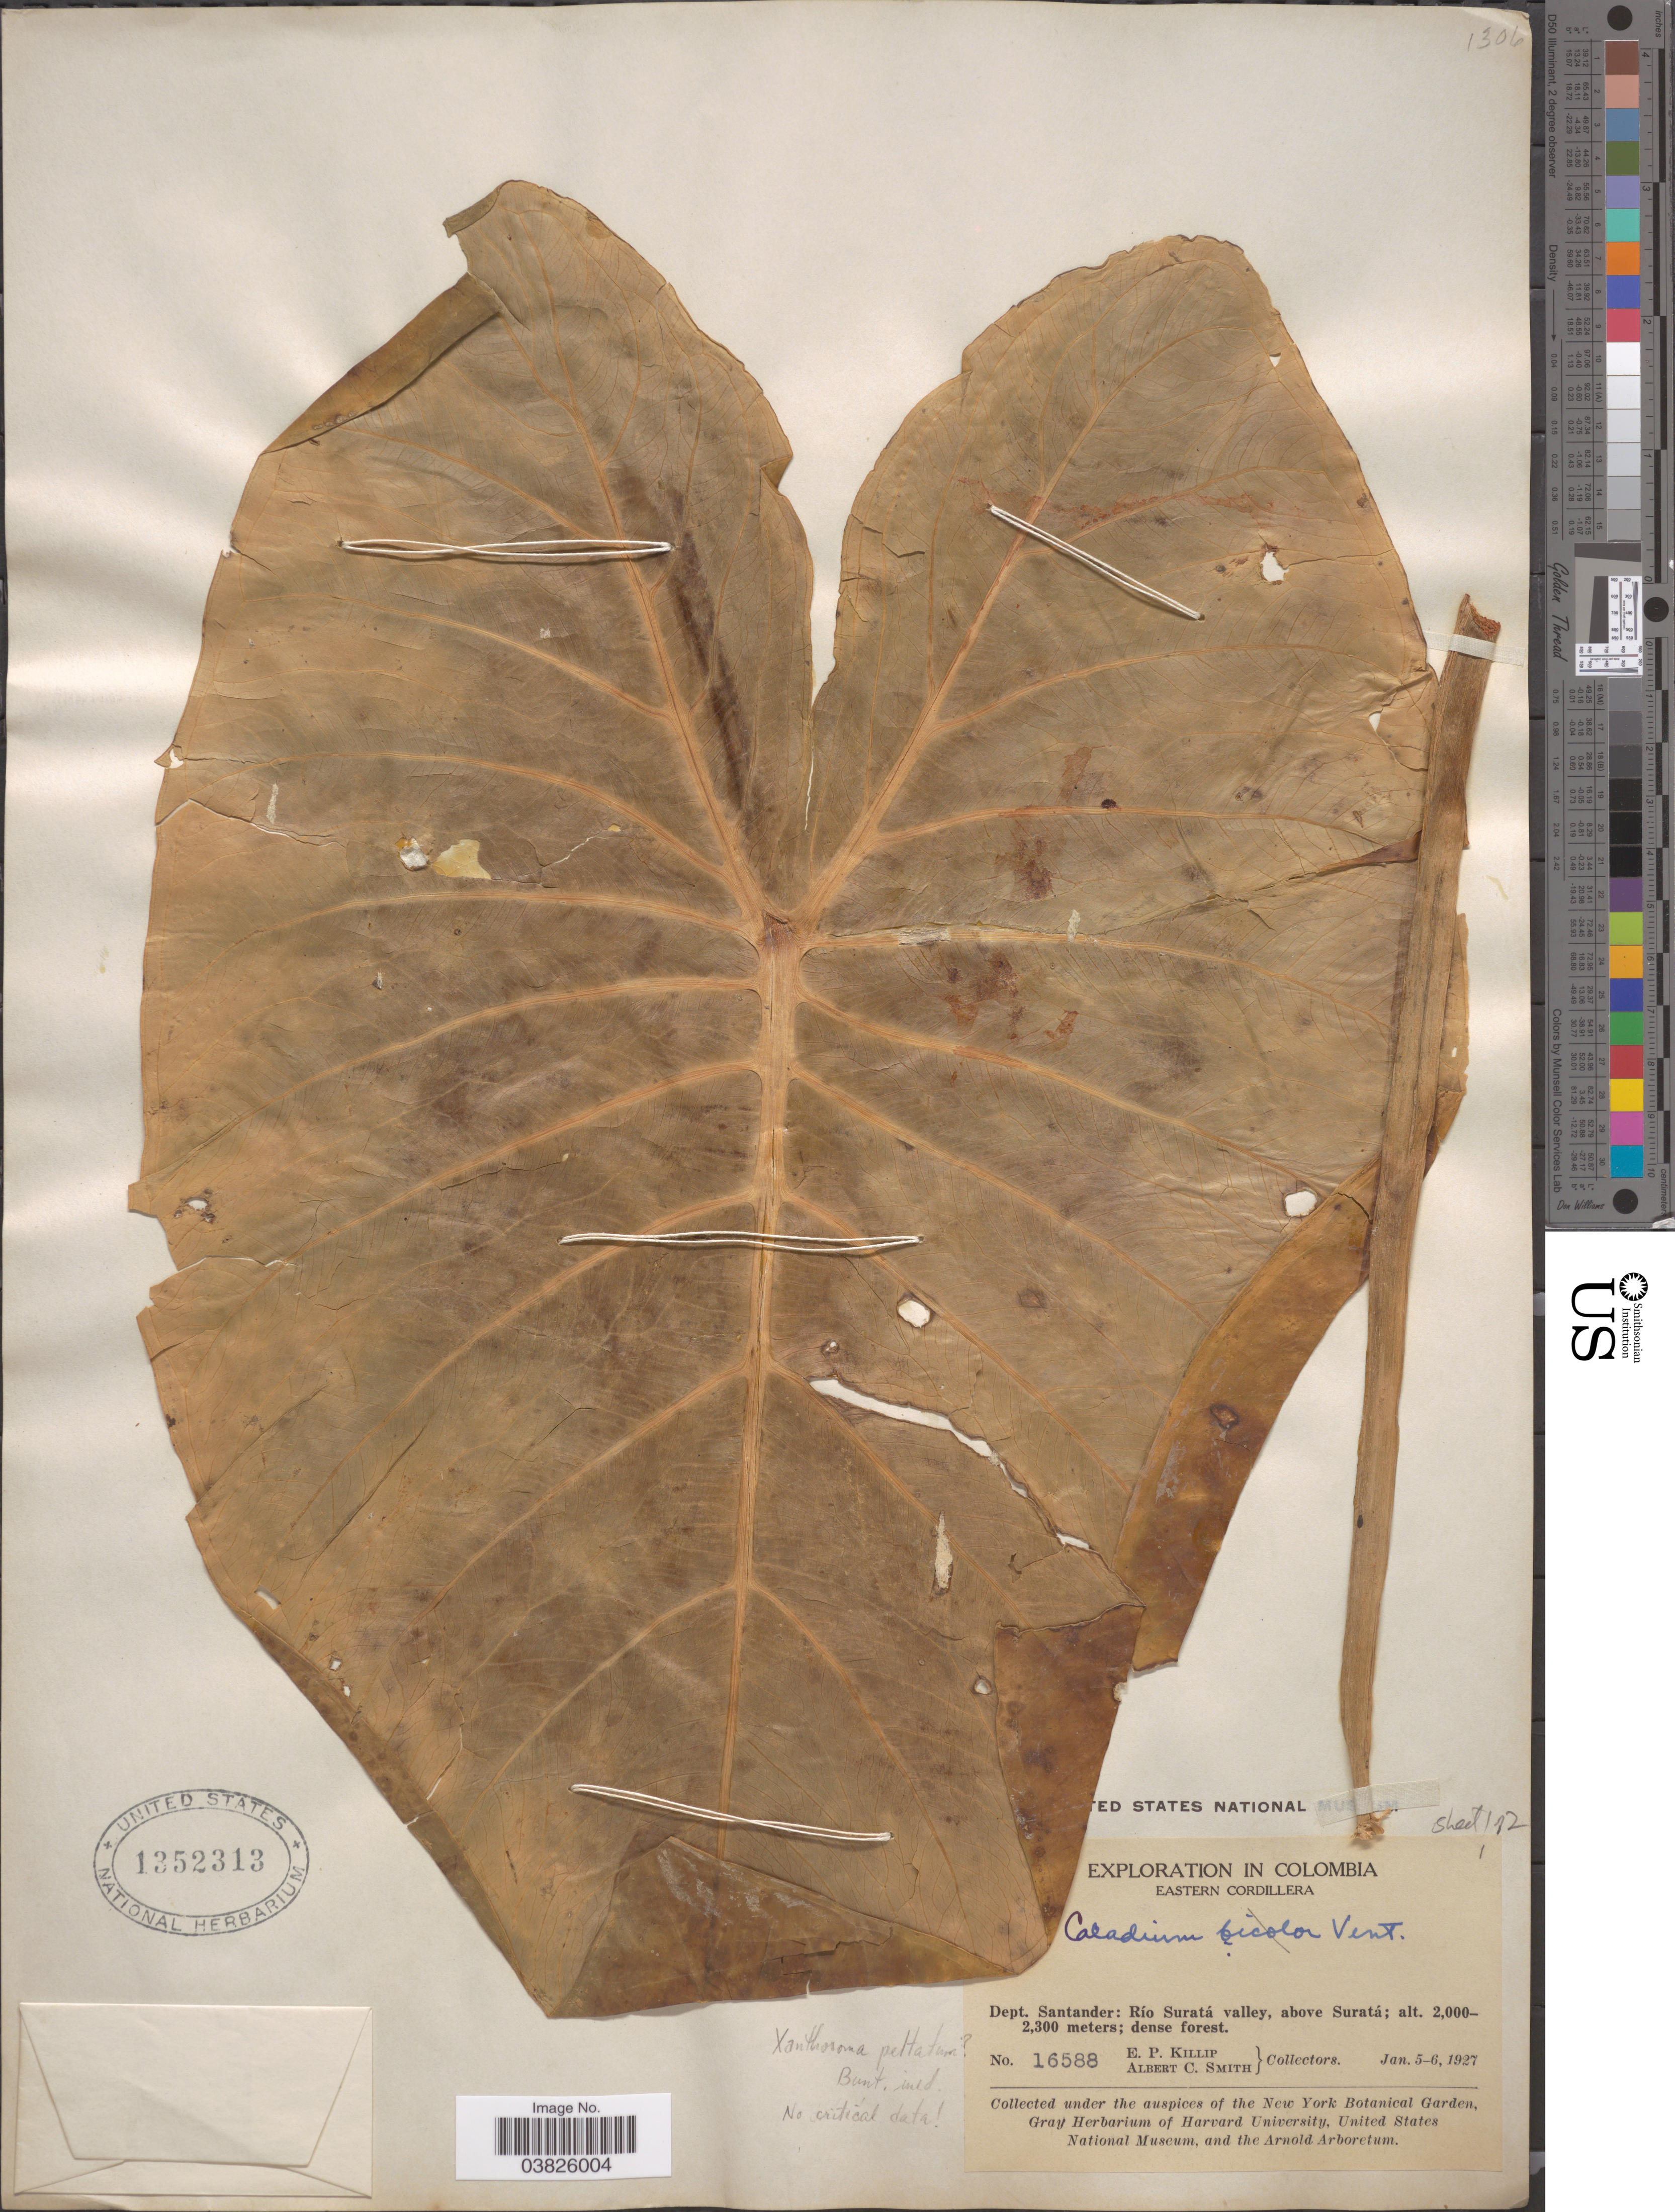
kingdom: Plantae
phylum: Tracheophyta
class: Liliopsida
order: Alismatales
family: Araceae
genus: Xanthosoma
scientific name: Xanthosoma peltatum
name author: G.S. Bunting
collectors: E. P. Killip & A. C. Smith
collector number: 16588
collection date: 1927-01-05/1927-01-06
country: Colombia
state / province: Santander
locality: Eastern Cordillera. Dept. Santander: Río Suratá valley, above Suratá.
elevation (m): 2000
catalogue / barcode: US 1352313